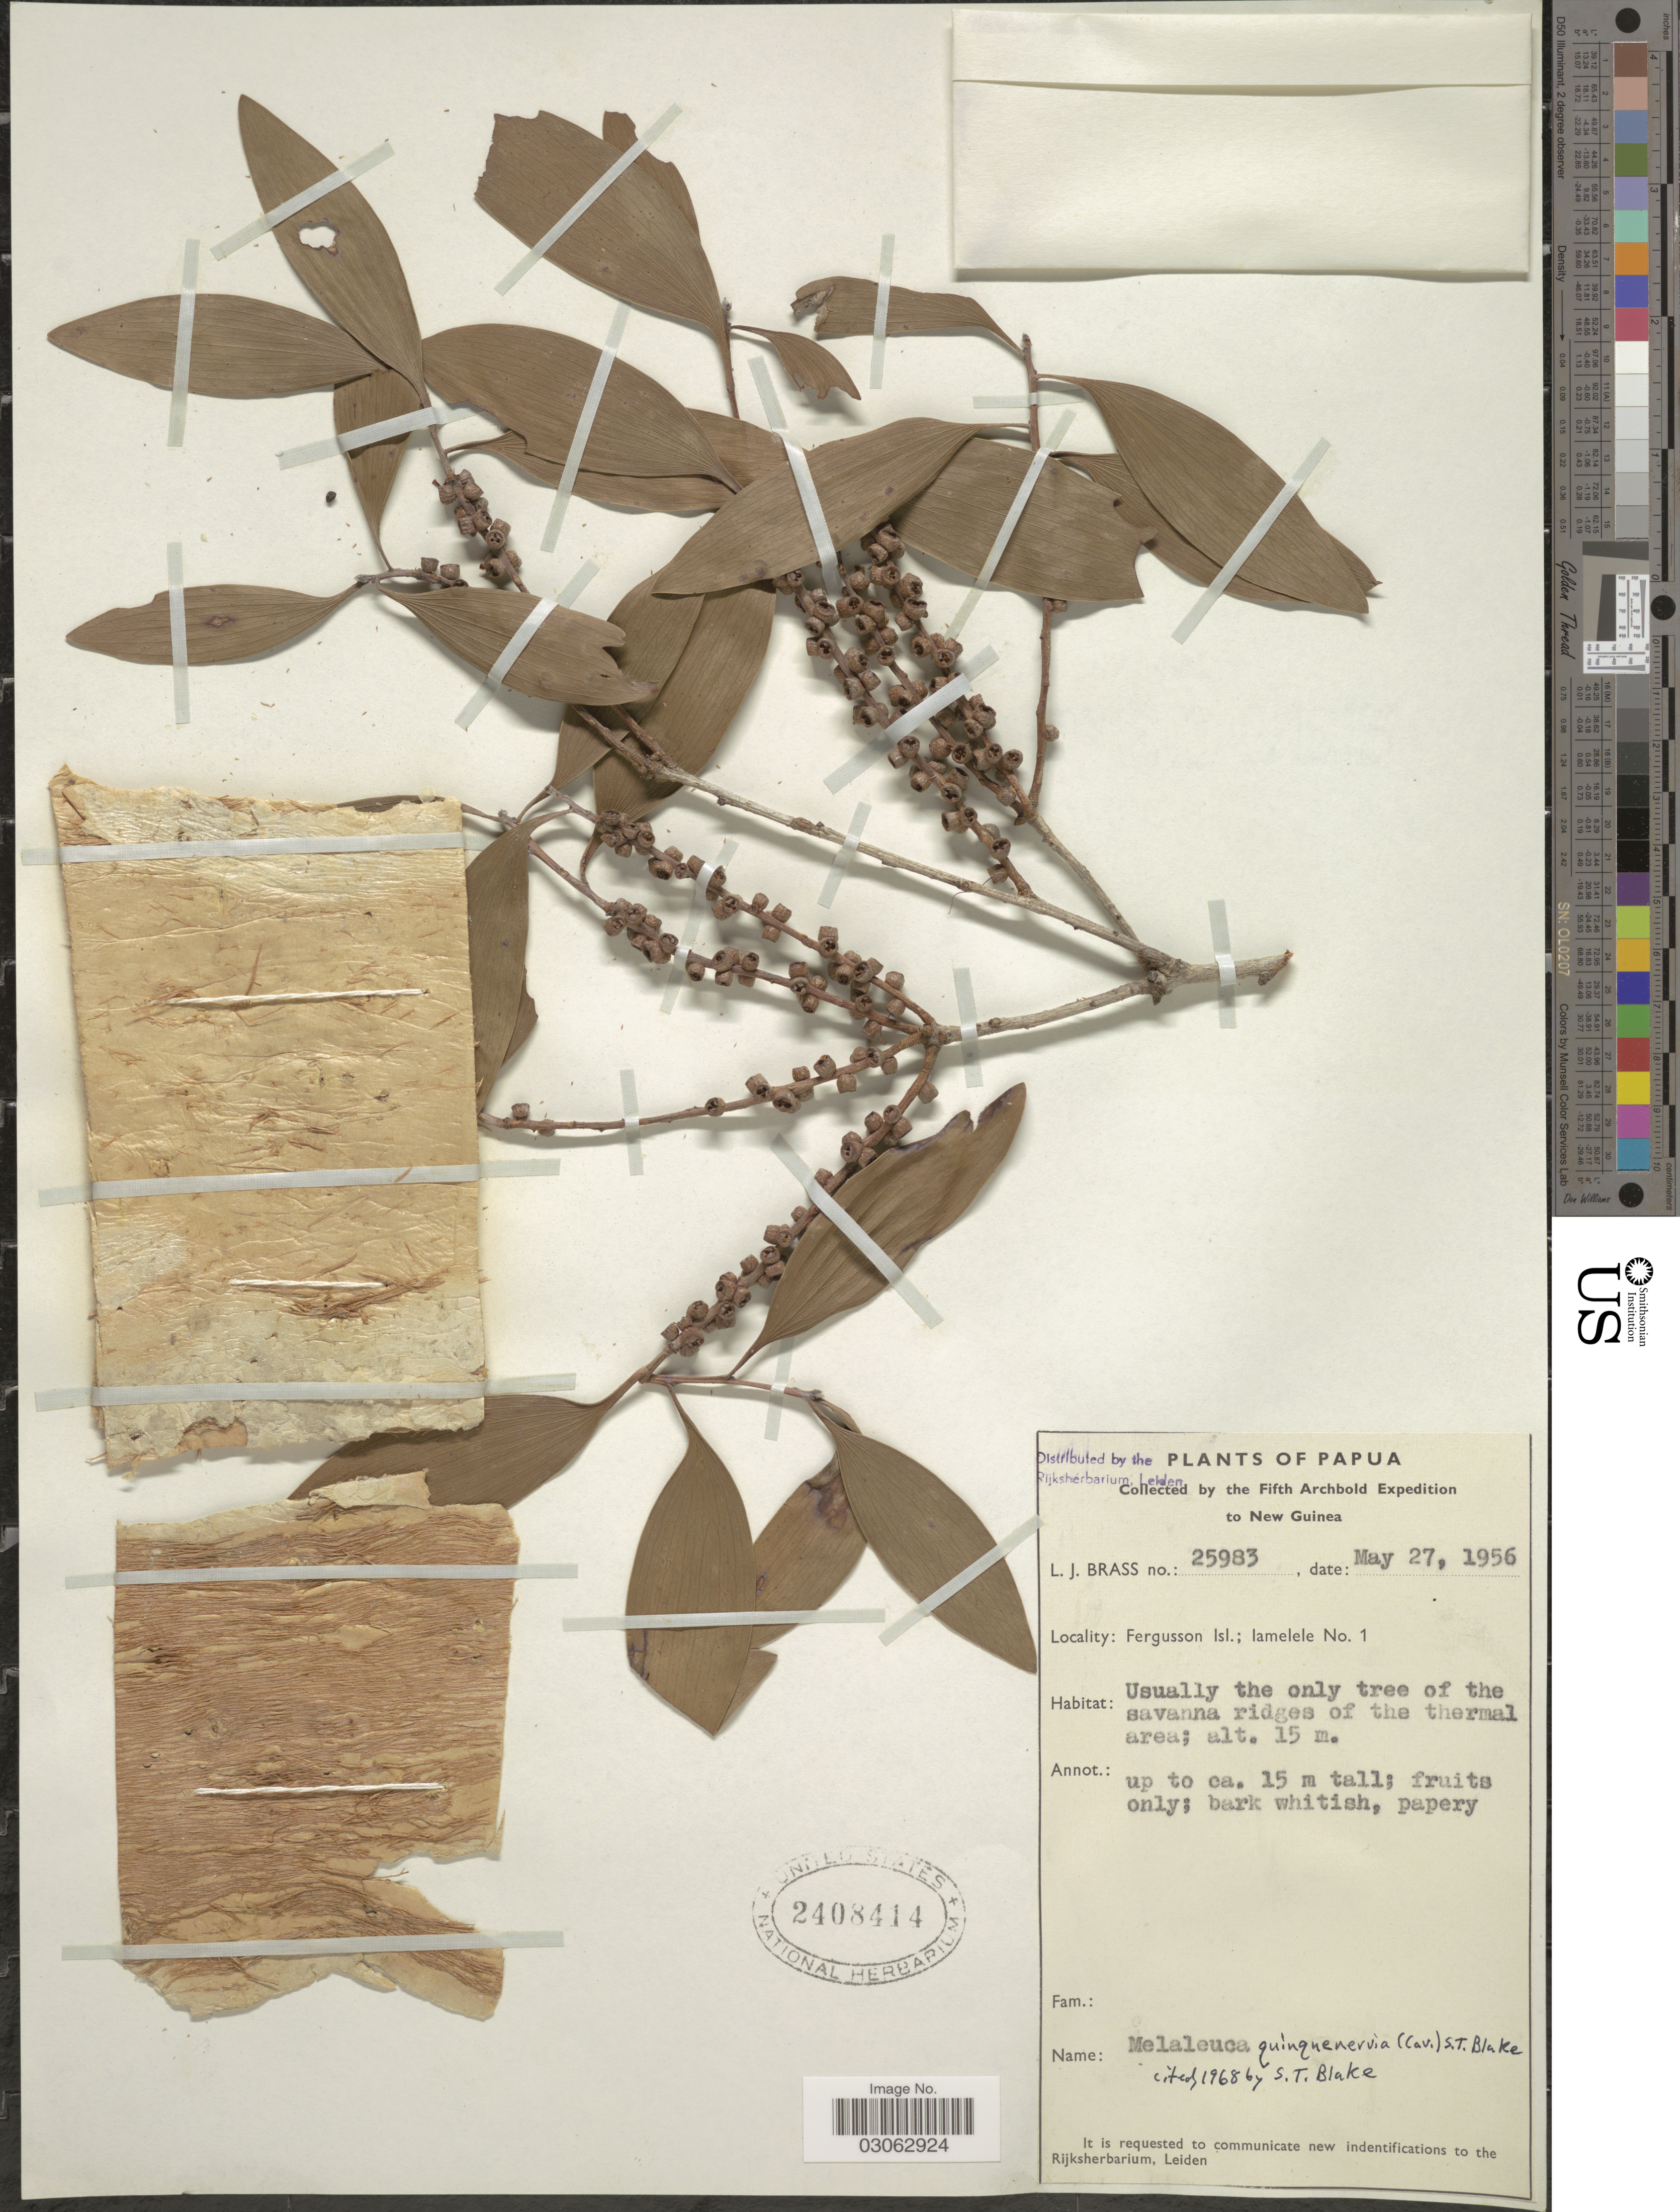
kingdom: Plantae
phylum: Tracheophyta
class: Magnoliopsida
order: Myrtales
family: Myrtaceae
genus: Melaleuca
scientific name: Melaleuca quinquenervia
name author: (Cav.) S.T. Blake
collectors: L. J. Brass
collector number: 25983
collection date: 1956-05-27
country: Papua New Guinea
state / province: Milne Bay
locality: New Guinea. Fergusson Isl.; Iamelele No. 1.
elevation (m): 15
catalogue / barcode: US 2408414